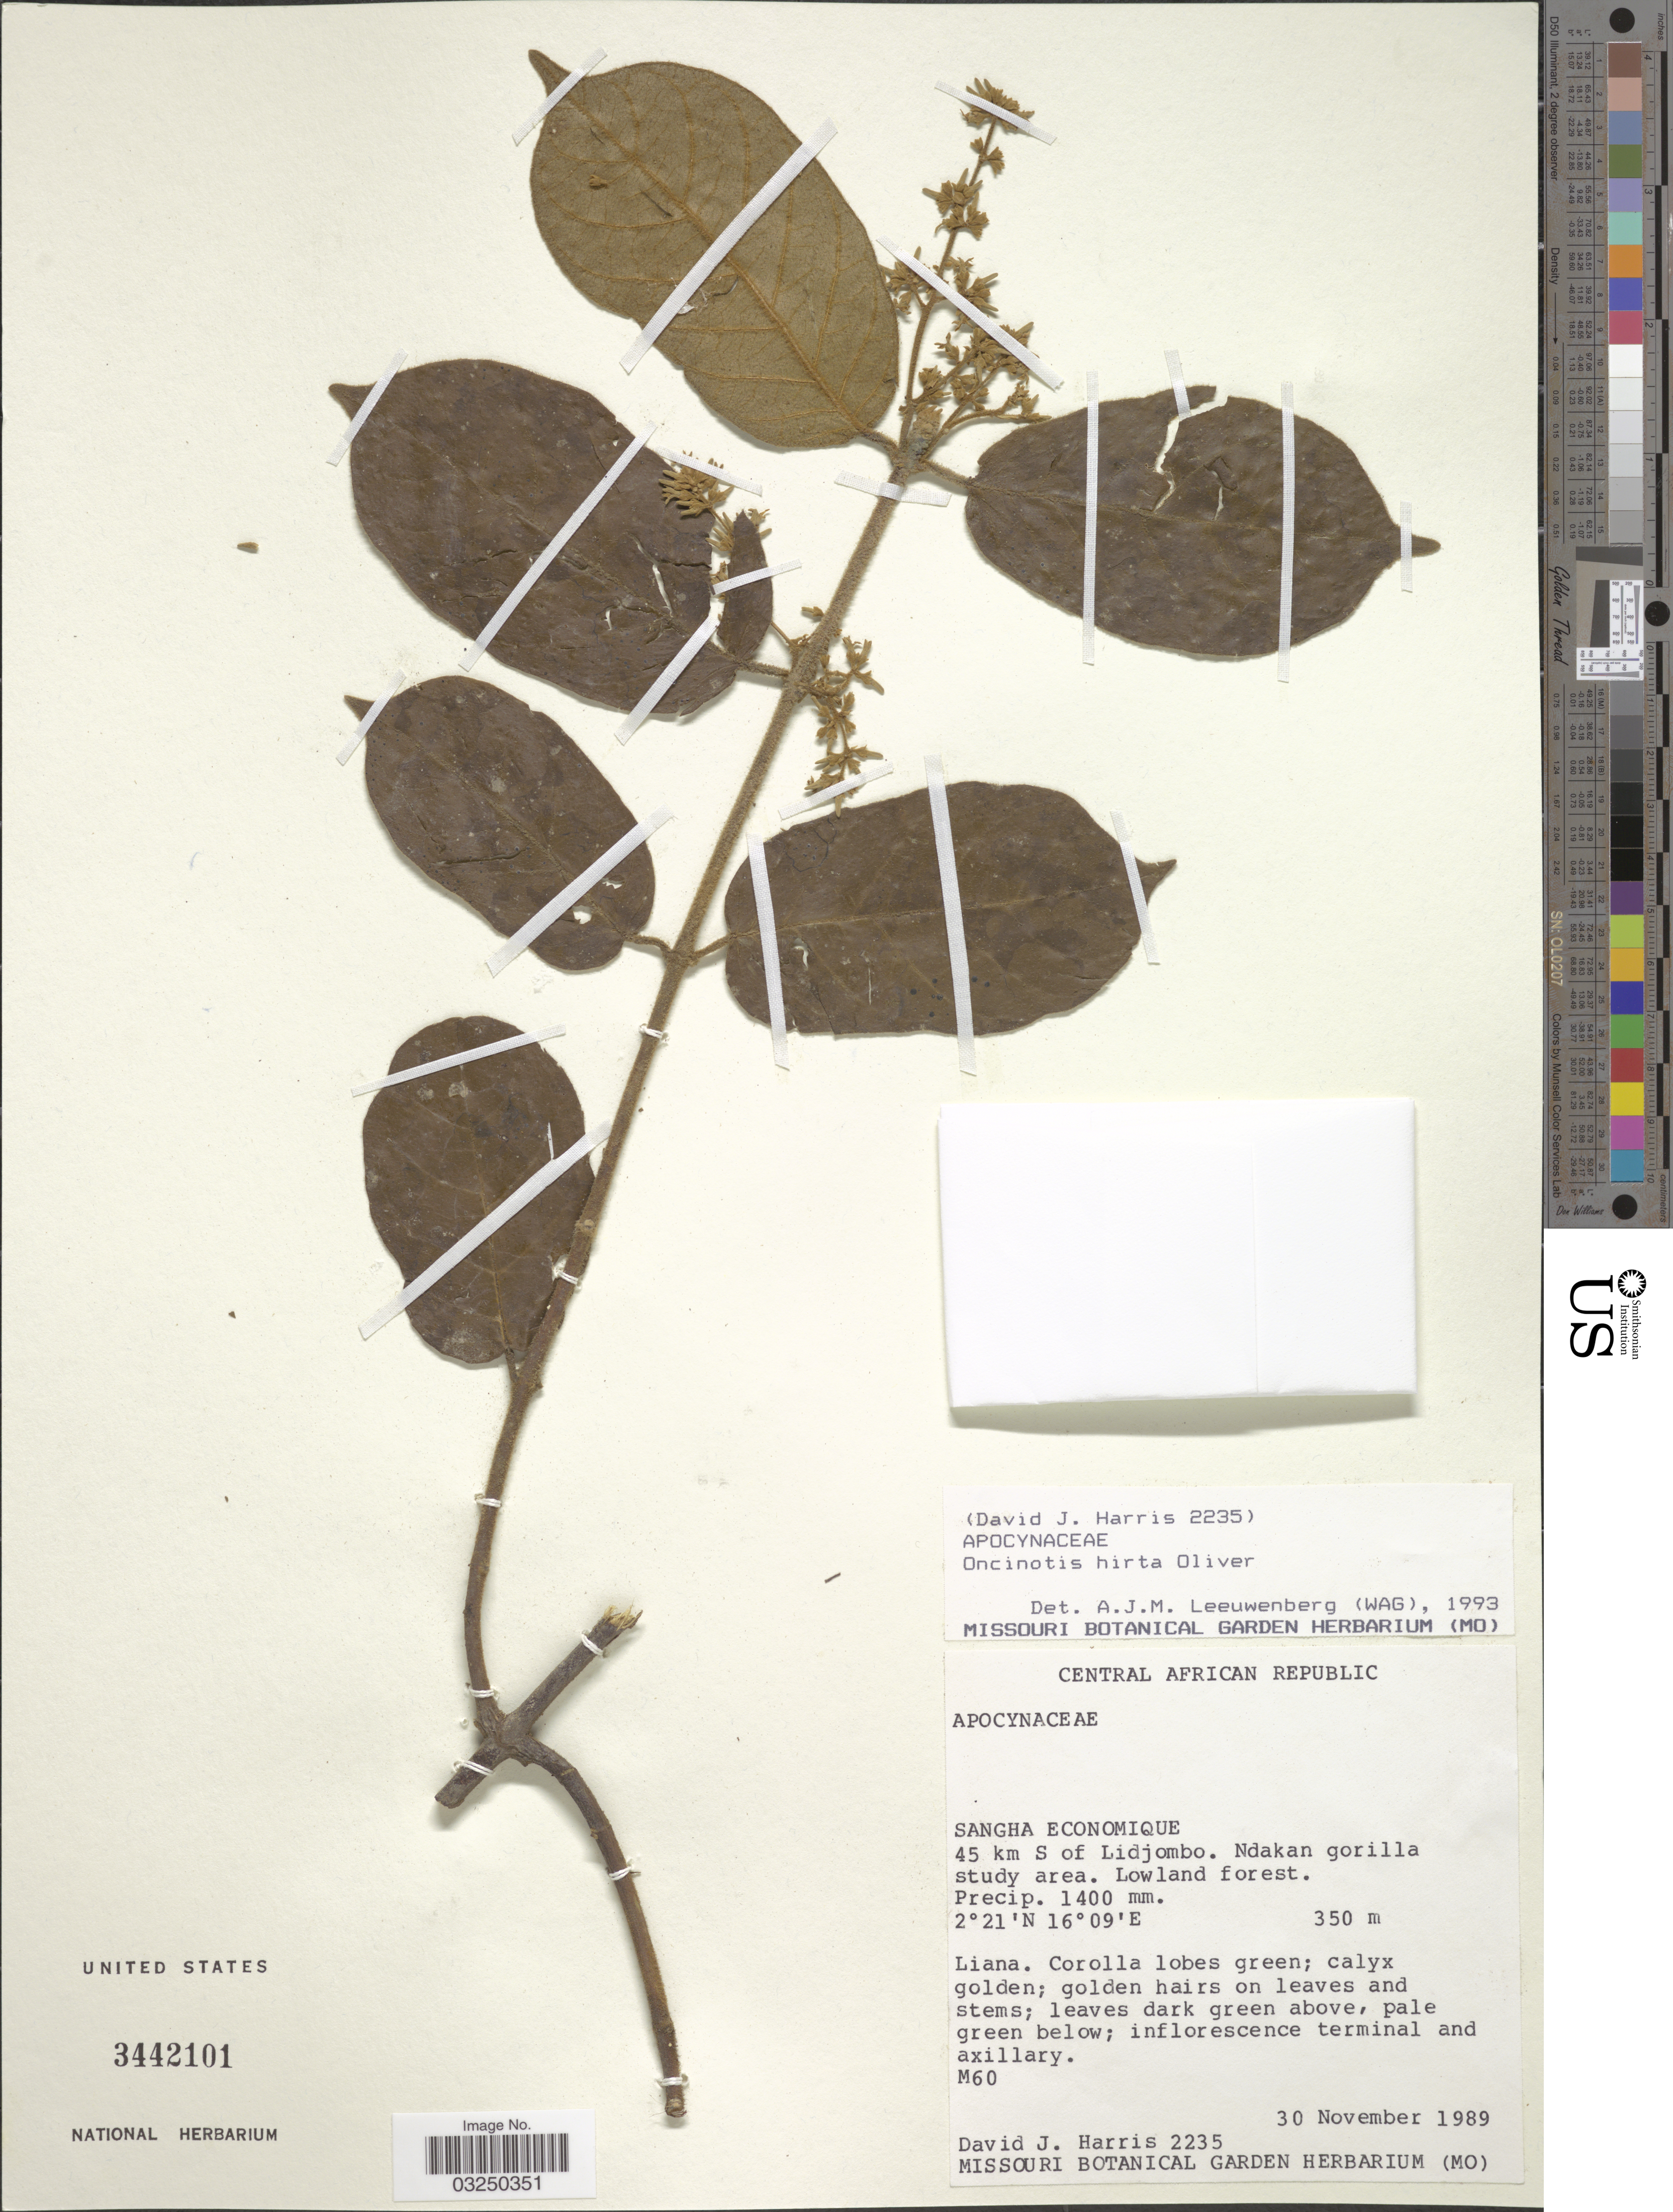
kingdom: Plantae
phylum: Tracheophyta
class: Magnoliopsida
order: Gentianales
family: Apocynaceae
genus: Oncinotis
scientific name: Oncinotis hirta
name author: Oliv.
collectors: D. J. Harris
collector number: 2235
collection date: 1989-11-30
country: Central African Republic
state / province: Sangha-Mbaere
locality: Sangha Economique, 45 km S of Lidjombo. Ndakan gorilla study area.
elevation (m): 350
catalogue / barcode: US 3442101